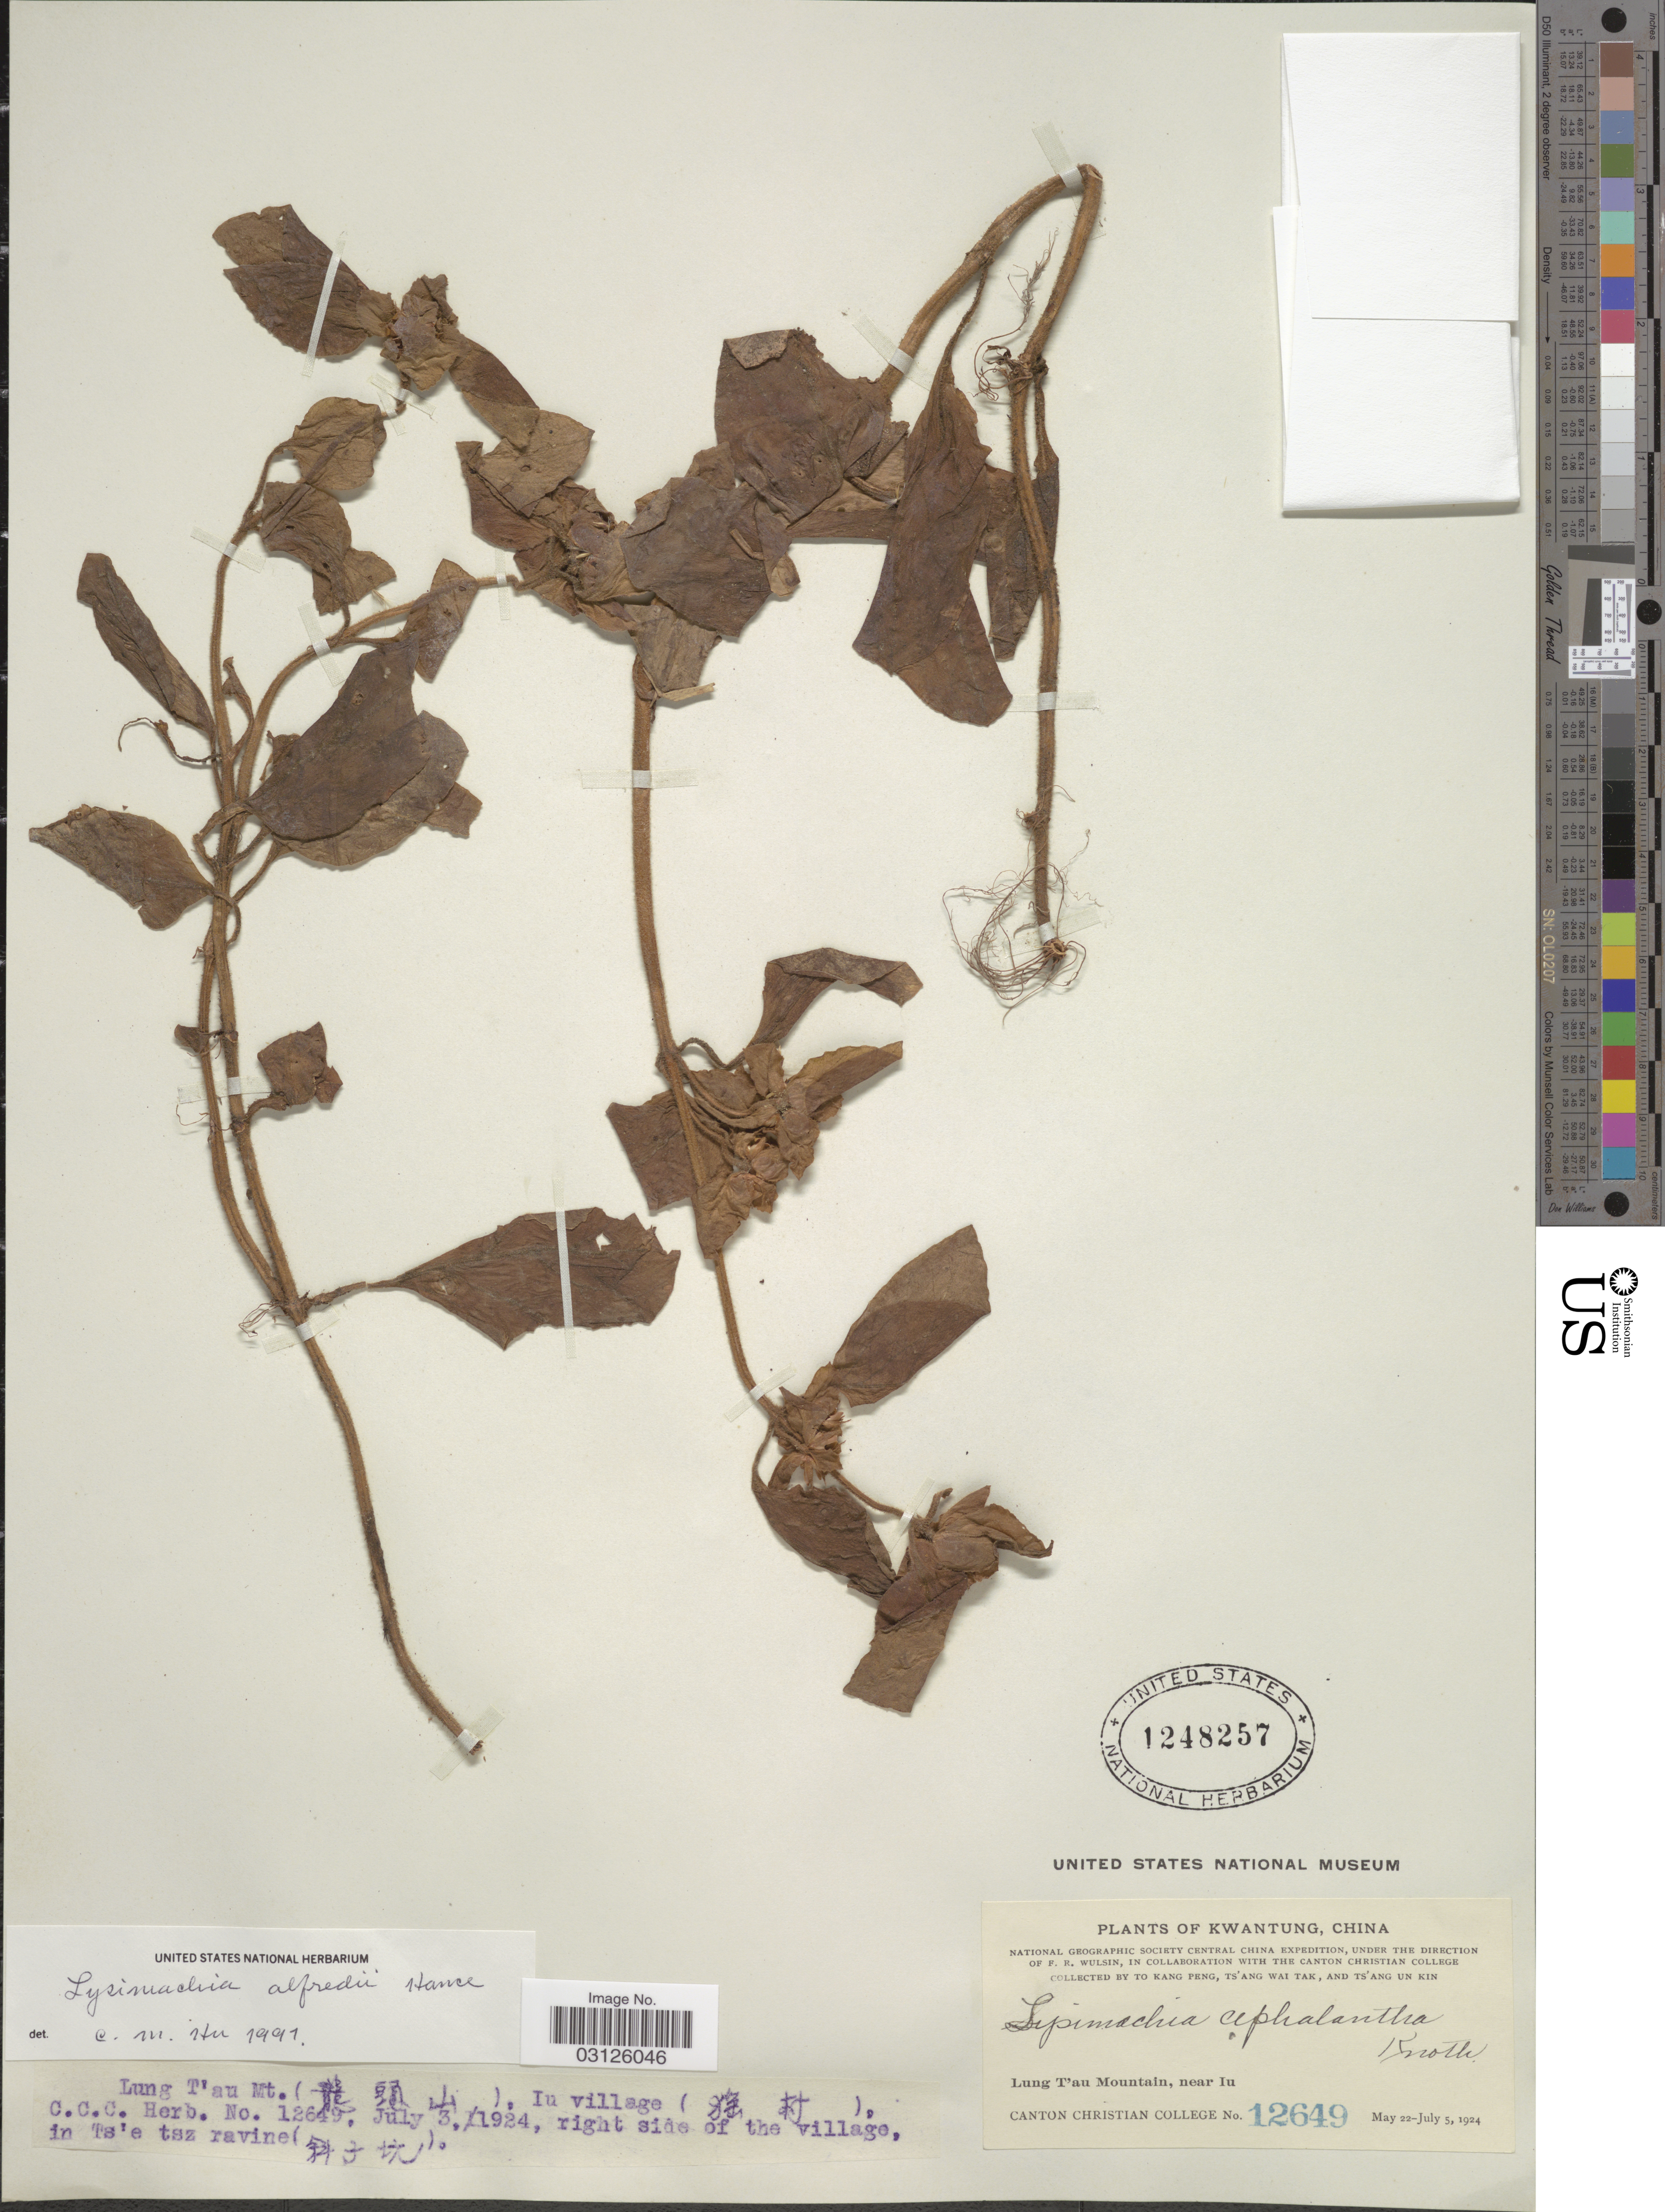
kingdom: Plantae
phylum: Tracheophyta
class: Magnoliopsida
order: Ericales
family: Primulaceae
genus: Lysimachia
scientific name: Lysimachia alfredii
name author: Hance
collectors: Canton Christian College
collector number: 12649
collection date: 1924-07-03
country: China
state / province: Guangdong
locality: Kwangtung. Lung T'au Mountain, near Iu.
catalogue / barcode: US 1248257